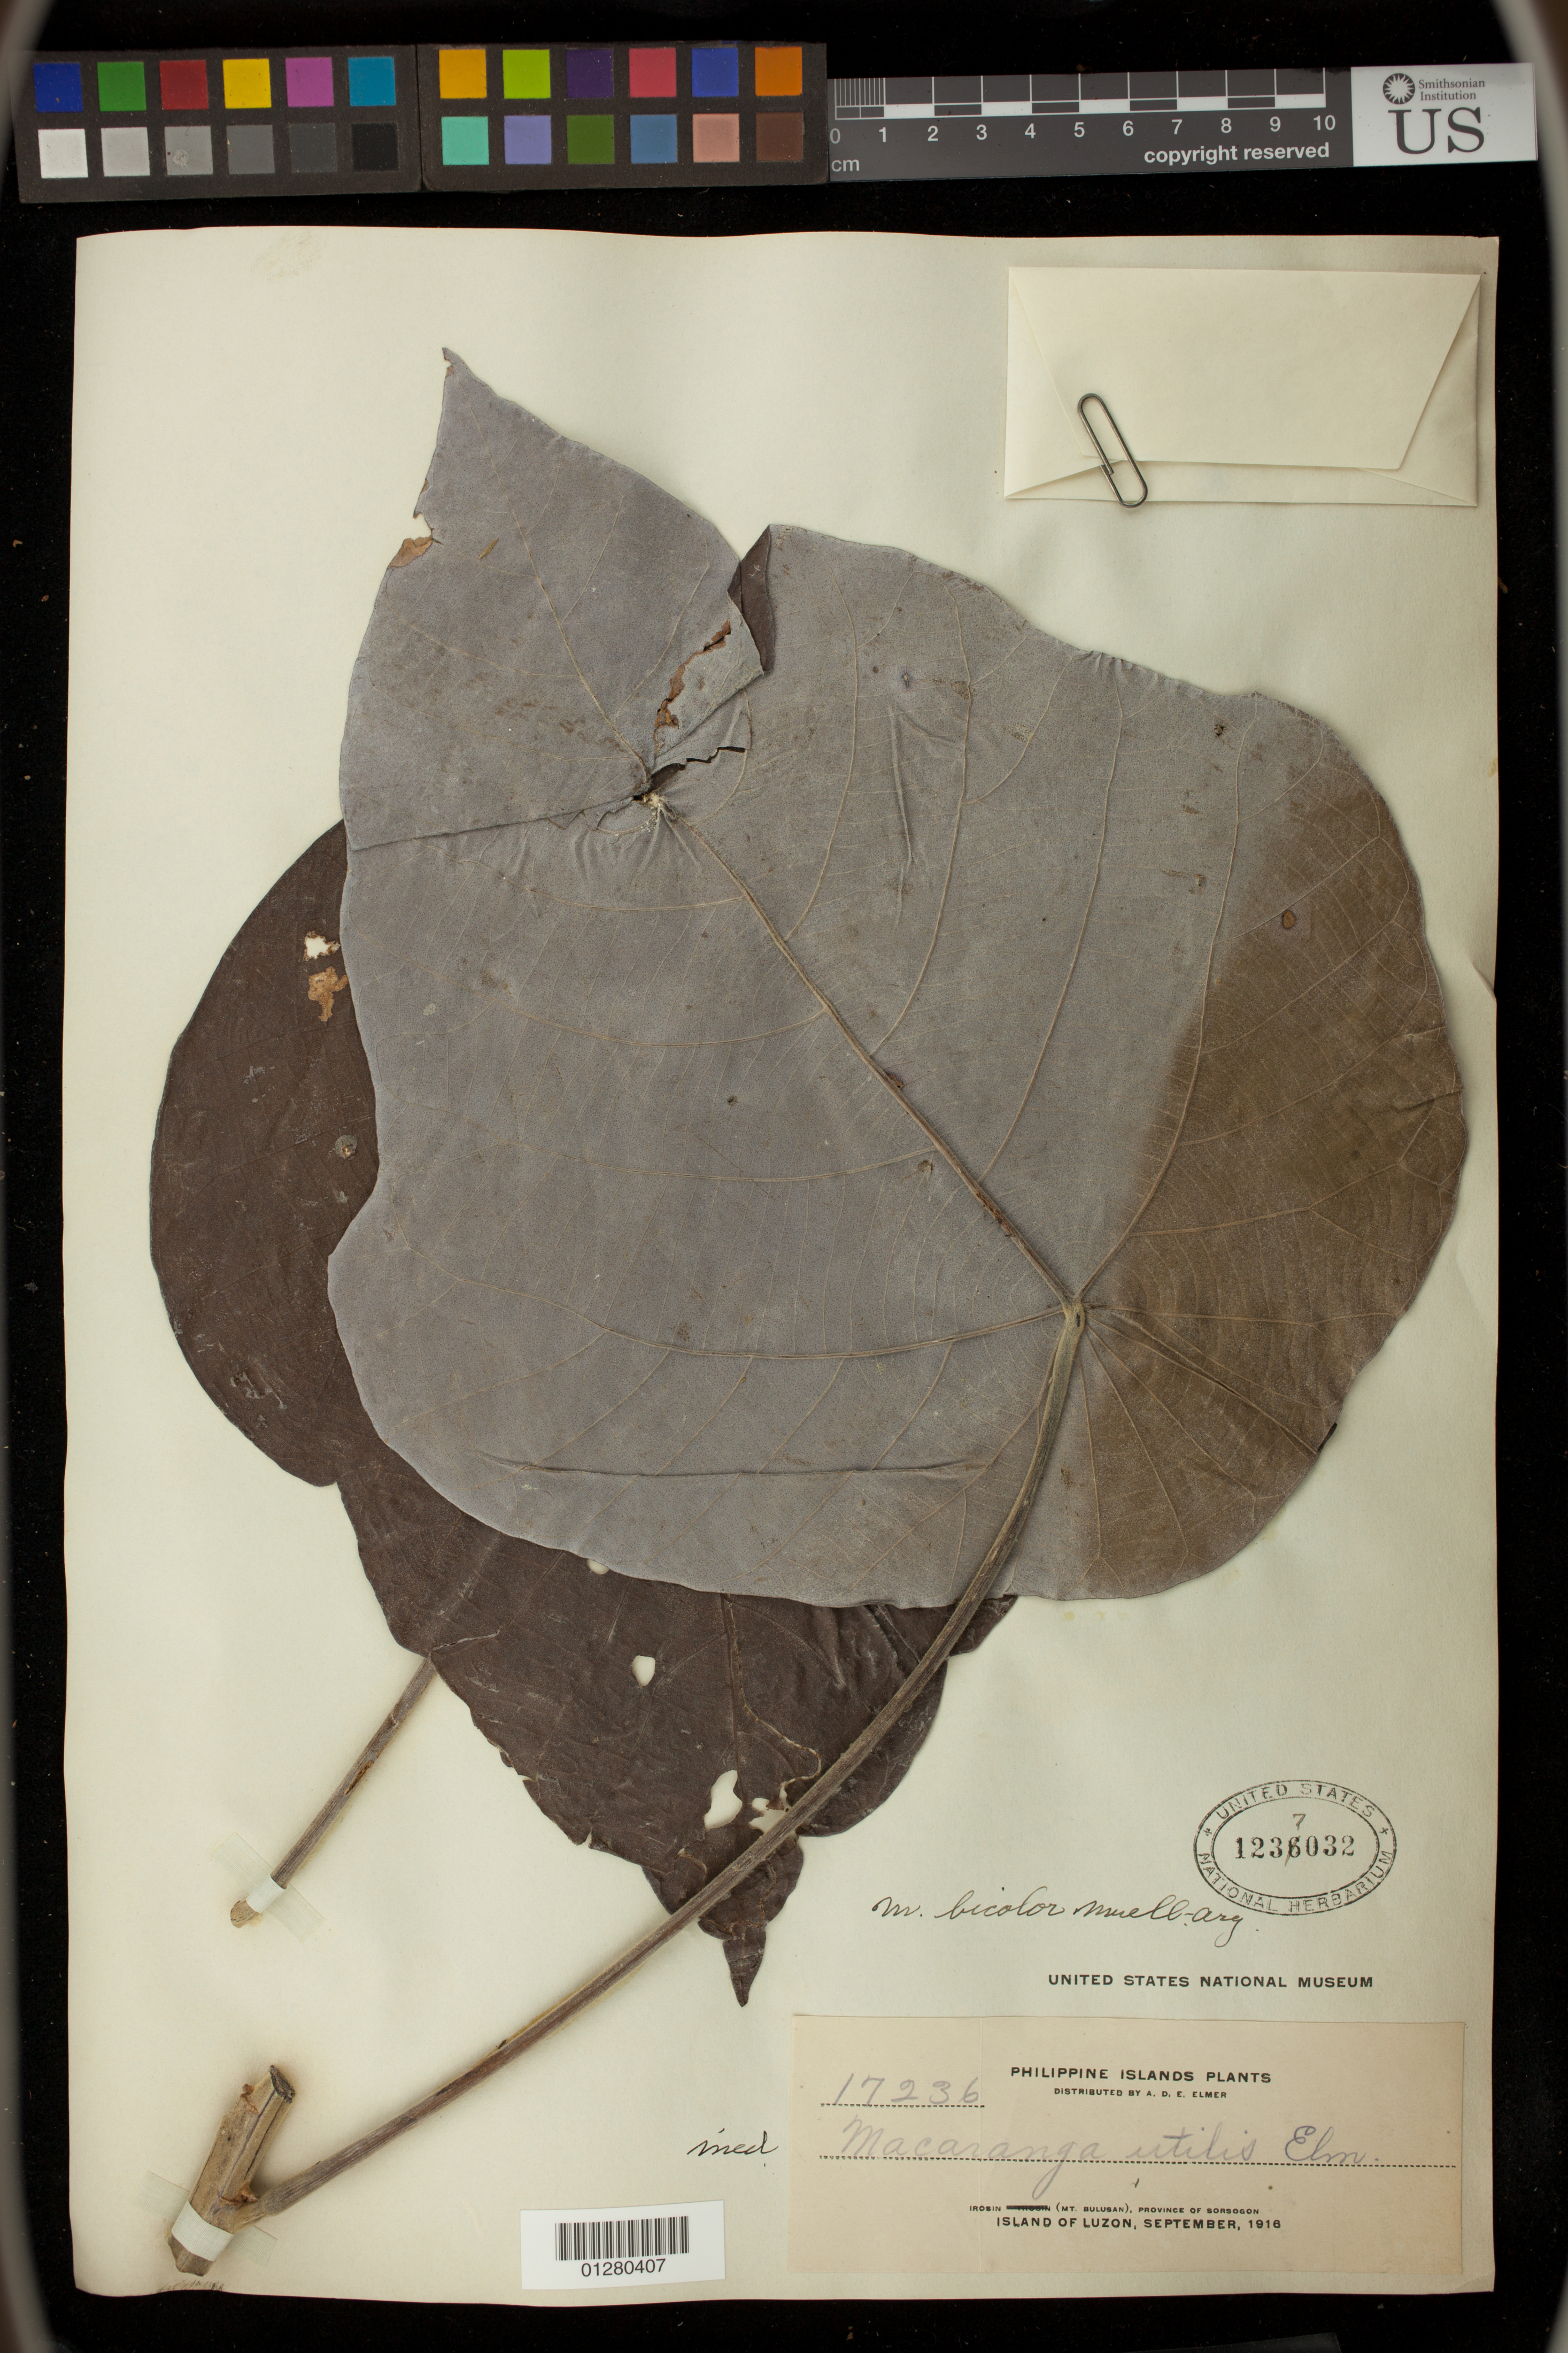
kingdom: Plantae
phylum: Tracheophyta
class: Magnoliopsida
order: Malpighiales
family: Euphorbiaceae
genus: Macaranga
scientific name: Macaranga bicolor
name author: Müll. Arg.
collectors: A. D. E. Elmer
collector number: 17236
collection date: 1916-09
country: Philippines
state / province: Bicol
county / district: Sorsogon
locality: Irosin (Mt. Bulusan), Province of Sorsogon, Island of Luzon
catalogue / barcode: US 1237032